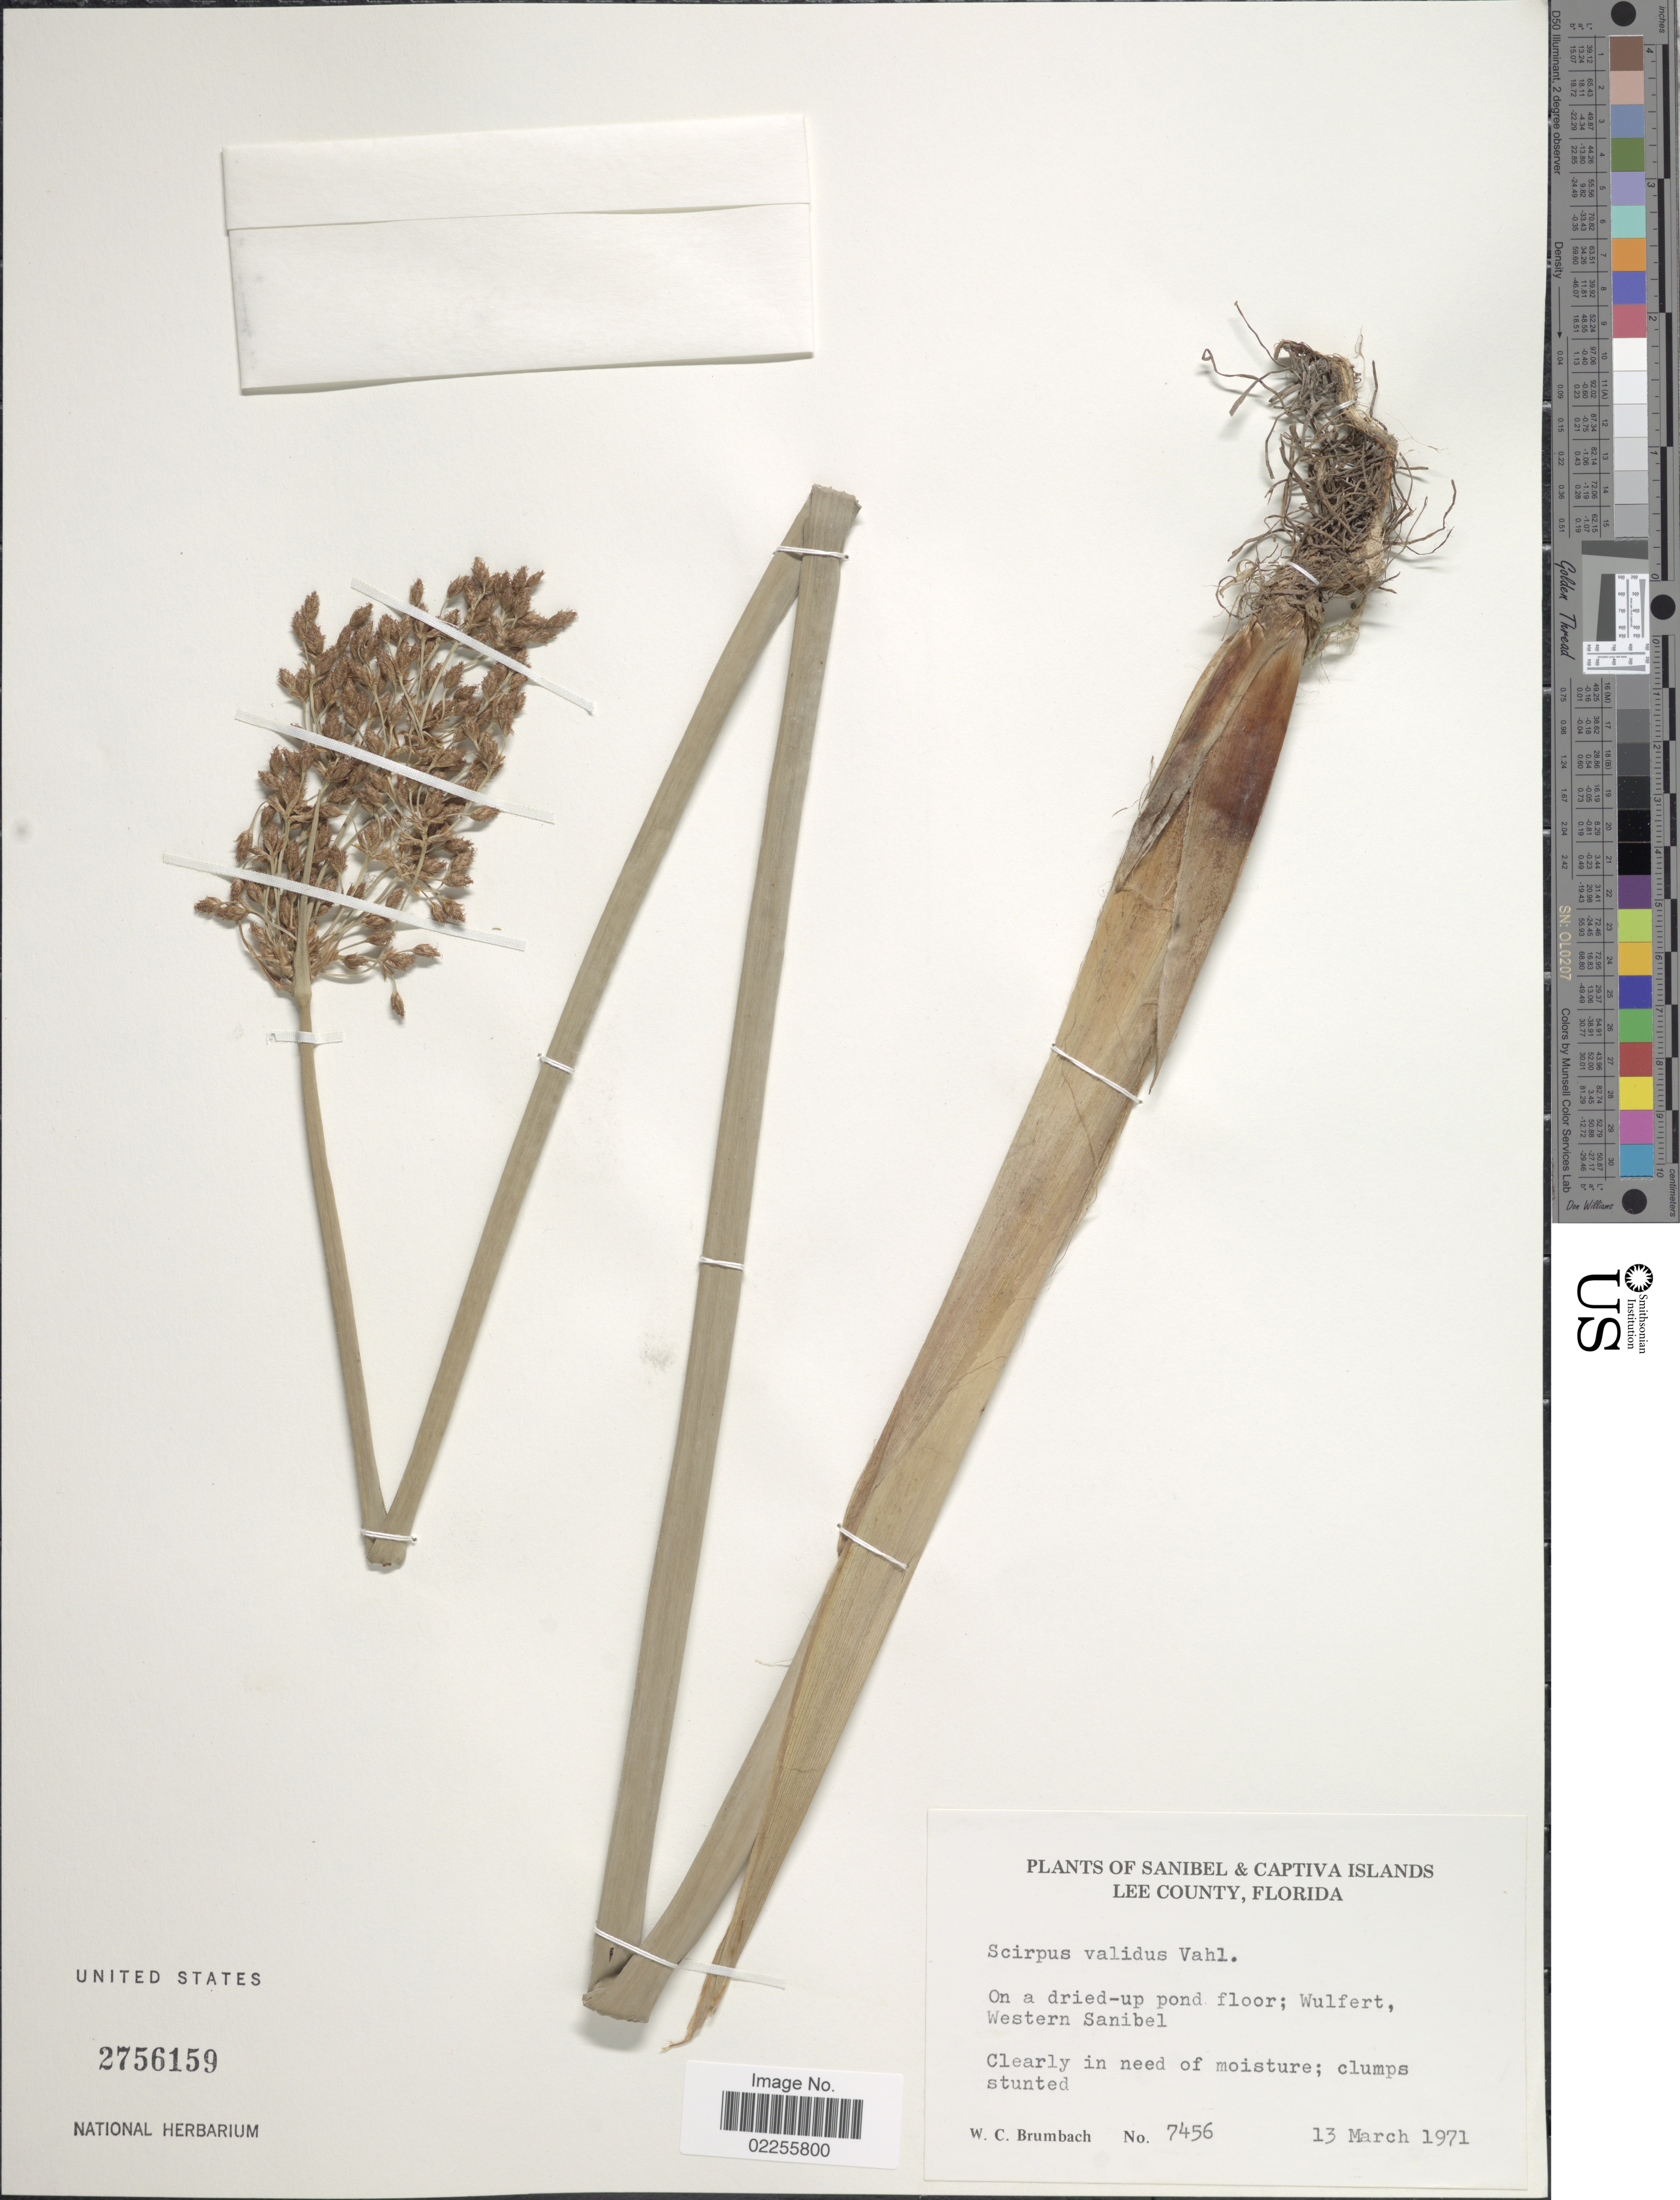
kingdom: Plantae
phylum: Tracheophyta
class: Liliopsida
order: Poales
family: Cyperaceae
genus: Schoenoplectus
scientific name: Schoenoplectus tabernaemontani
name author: (C.C. Gmel.) Palla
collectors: W. C. Brumbach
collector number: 7456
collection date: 1971-03-13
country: United States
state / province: Florida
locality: Sanibel & Captiva Islands, Lee County, on a dried-up pond floor, Wulfert, Western Sanibel.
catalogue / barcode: US 2756159